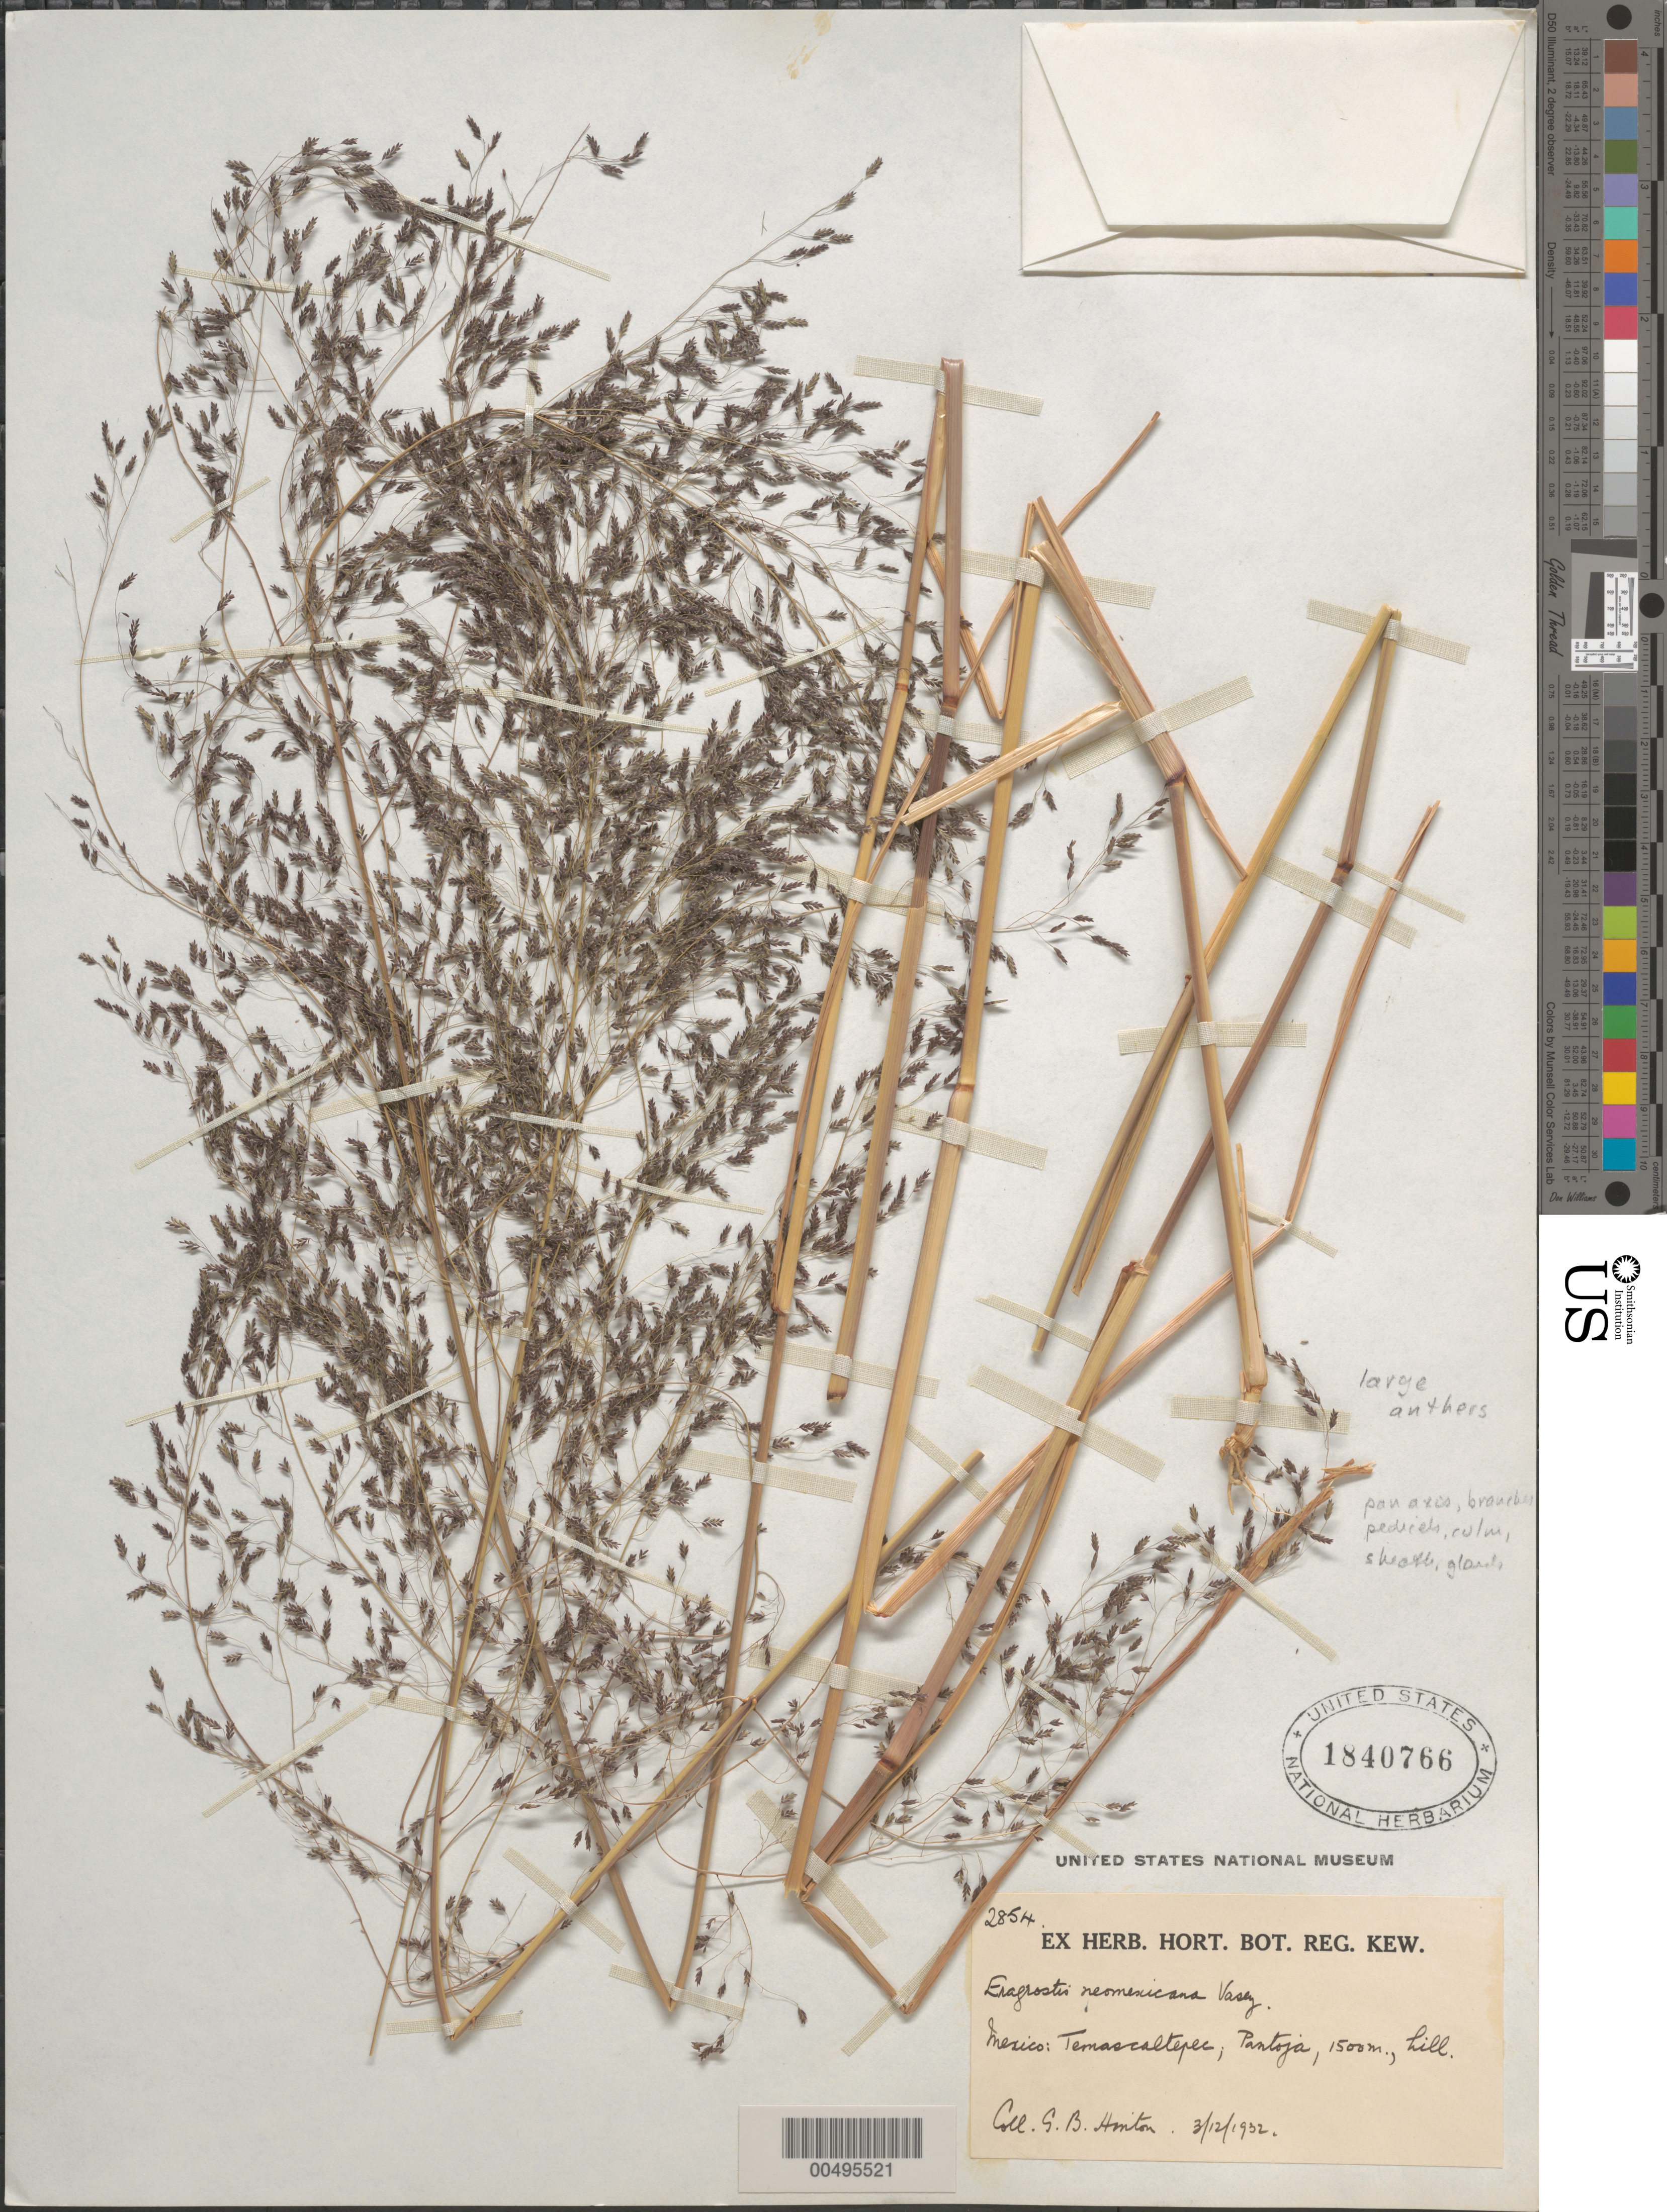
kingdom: Plantae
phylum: Tracheophyta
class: Liliopsida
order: Poales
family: Poaceae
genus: Eragrostis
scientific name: Eragrostis glandulosa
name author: L.H. Harv.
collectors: G. B. Hinton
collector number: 2854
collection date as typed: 3 Dec 1932 or 12 Mar 1932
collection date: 1932-03-12 or 1932-12-03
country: Mexico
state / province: México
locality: Temascaltepec, Pantoja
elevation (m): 1500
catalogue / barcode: US 1840766